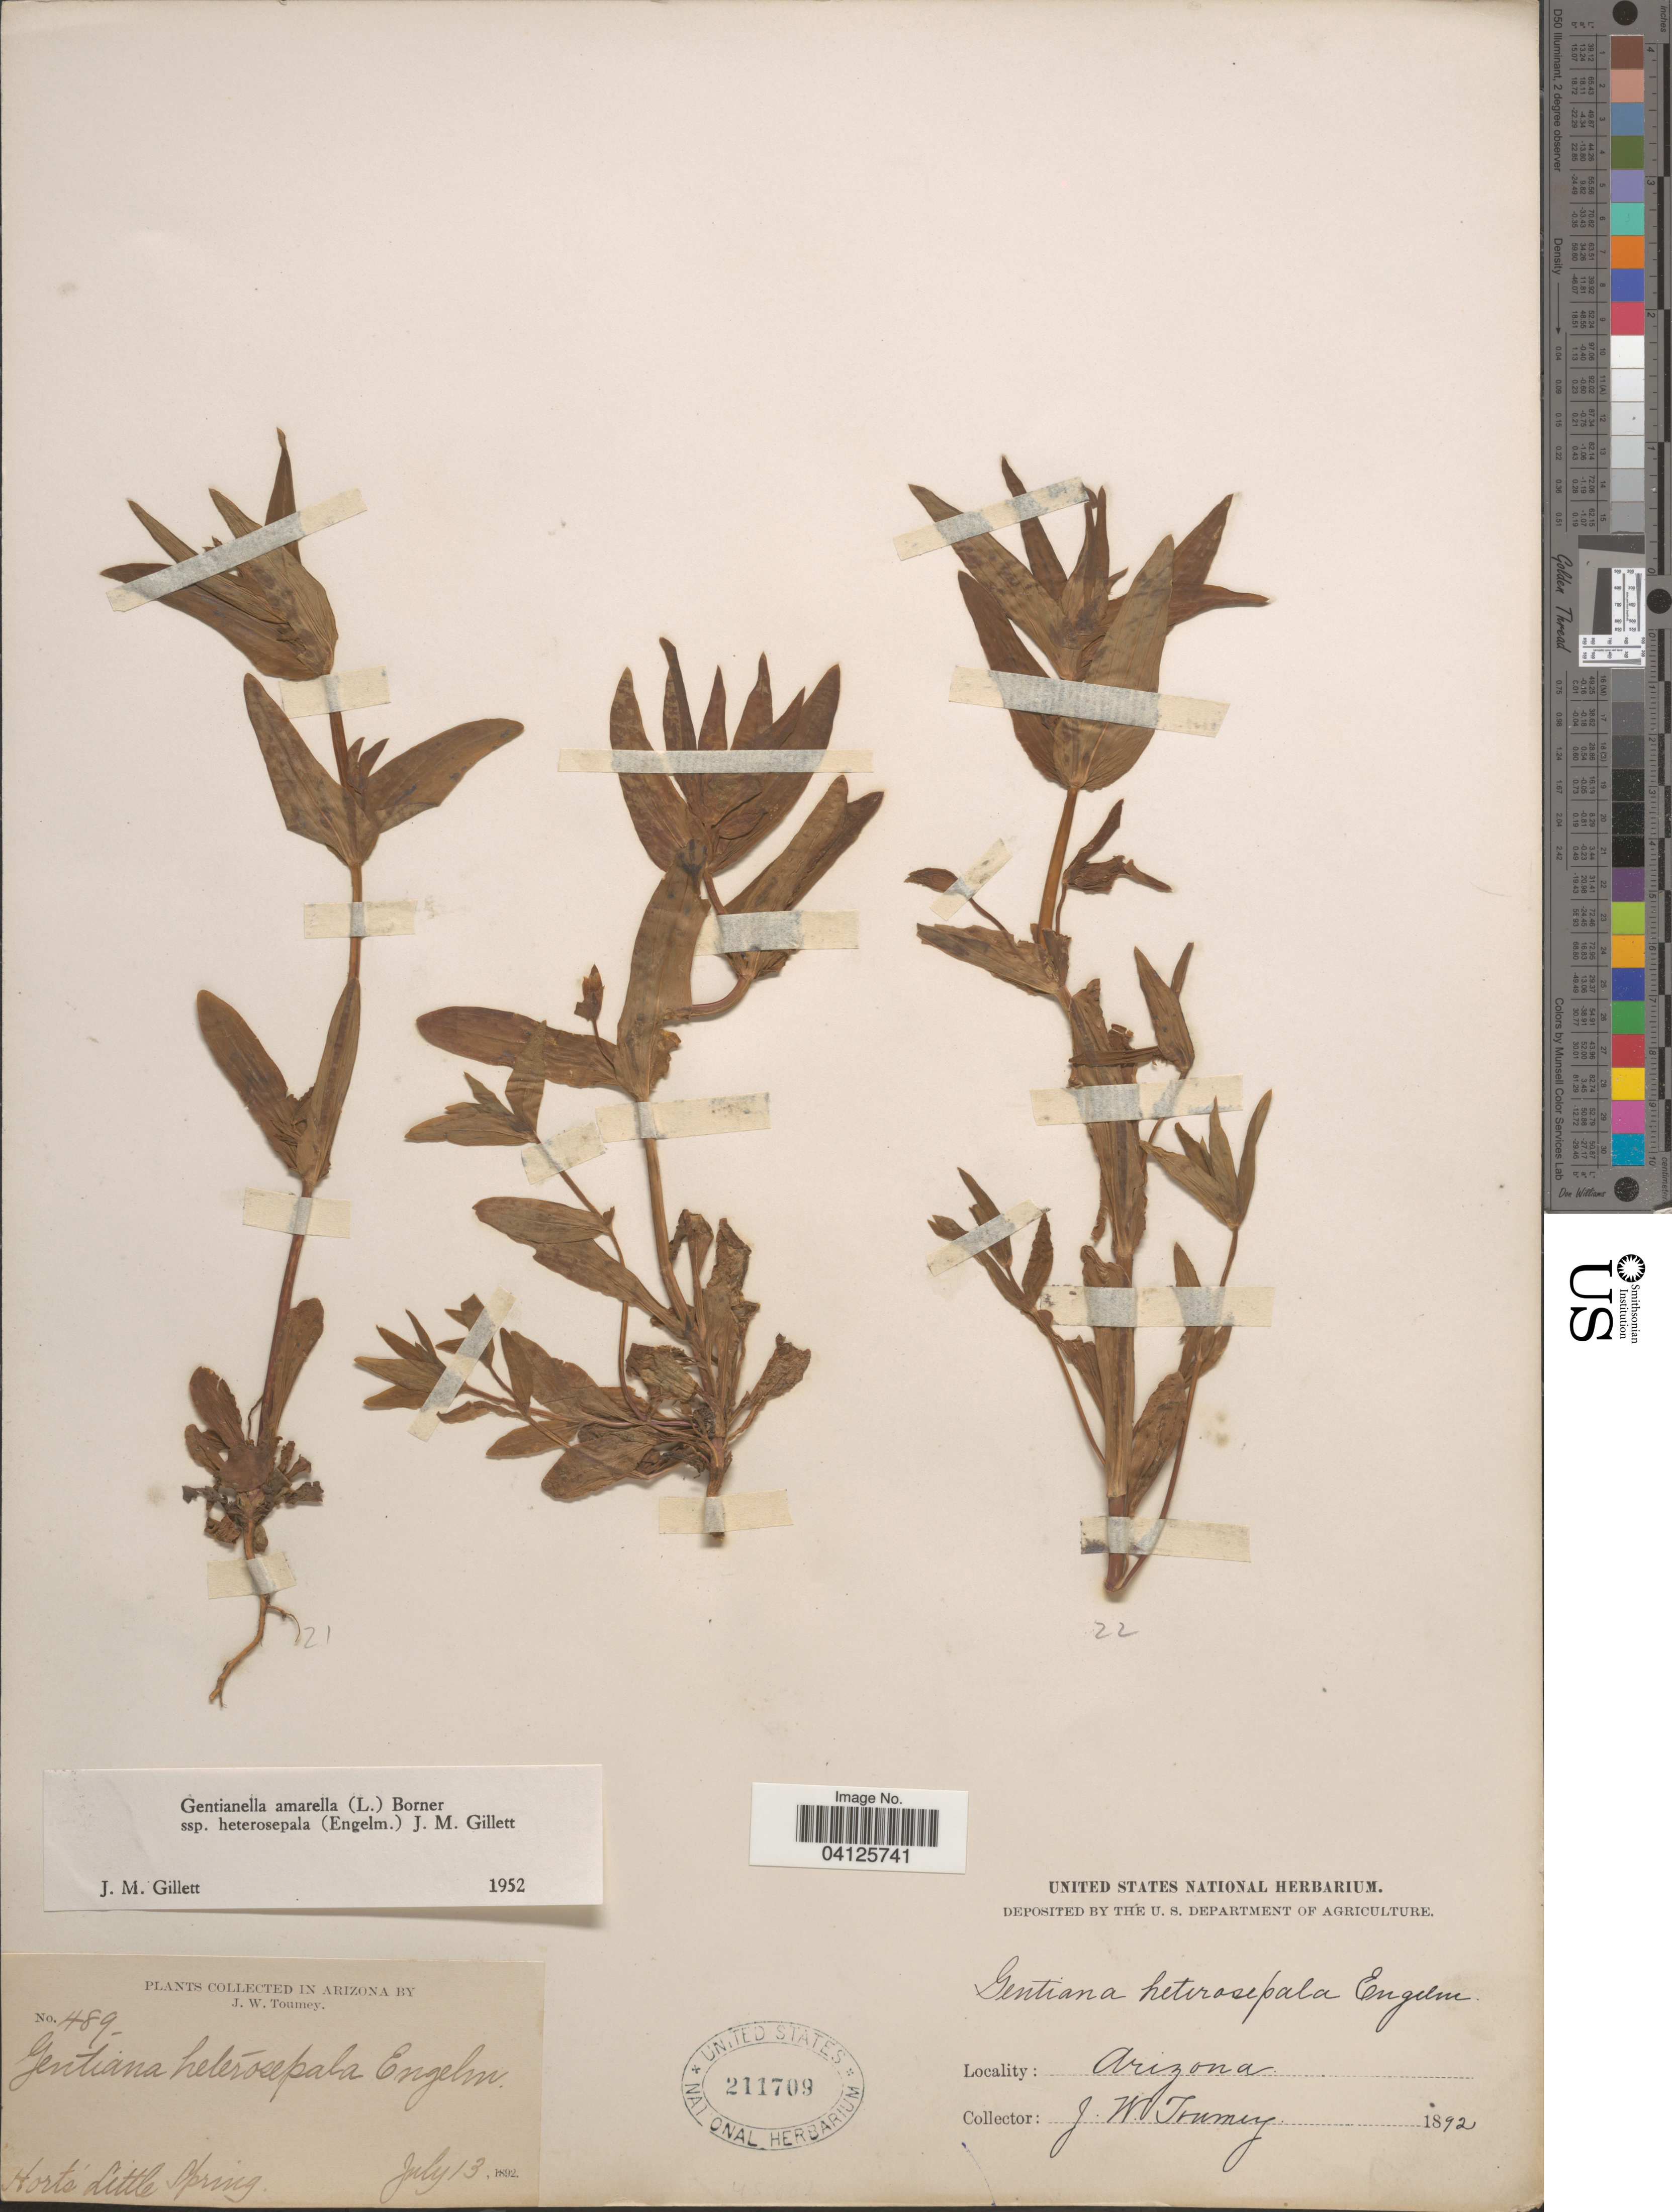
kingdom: Plantae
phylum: Tracheophyta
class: Magnoliopsida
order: Gentianales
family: Gentianaceae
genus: Gentianella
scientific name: Gentianella amarella subsp. heterosepala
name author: (Engelm.) J.M. Gillet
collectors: J. W. Toumey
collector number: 489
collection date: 1892-07-13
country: United States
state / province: Arizona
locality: Hart's Little Spring.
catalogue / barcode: US 211709